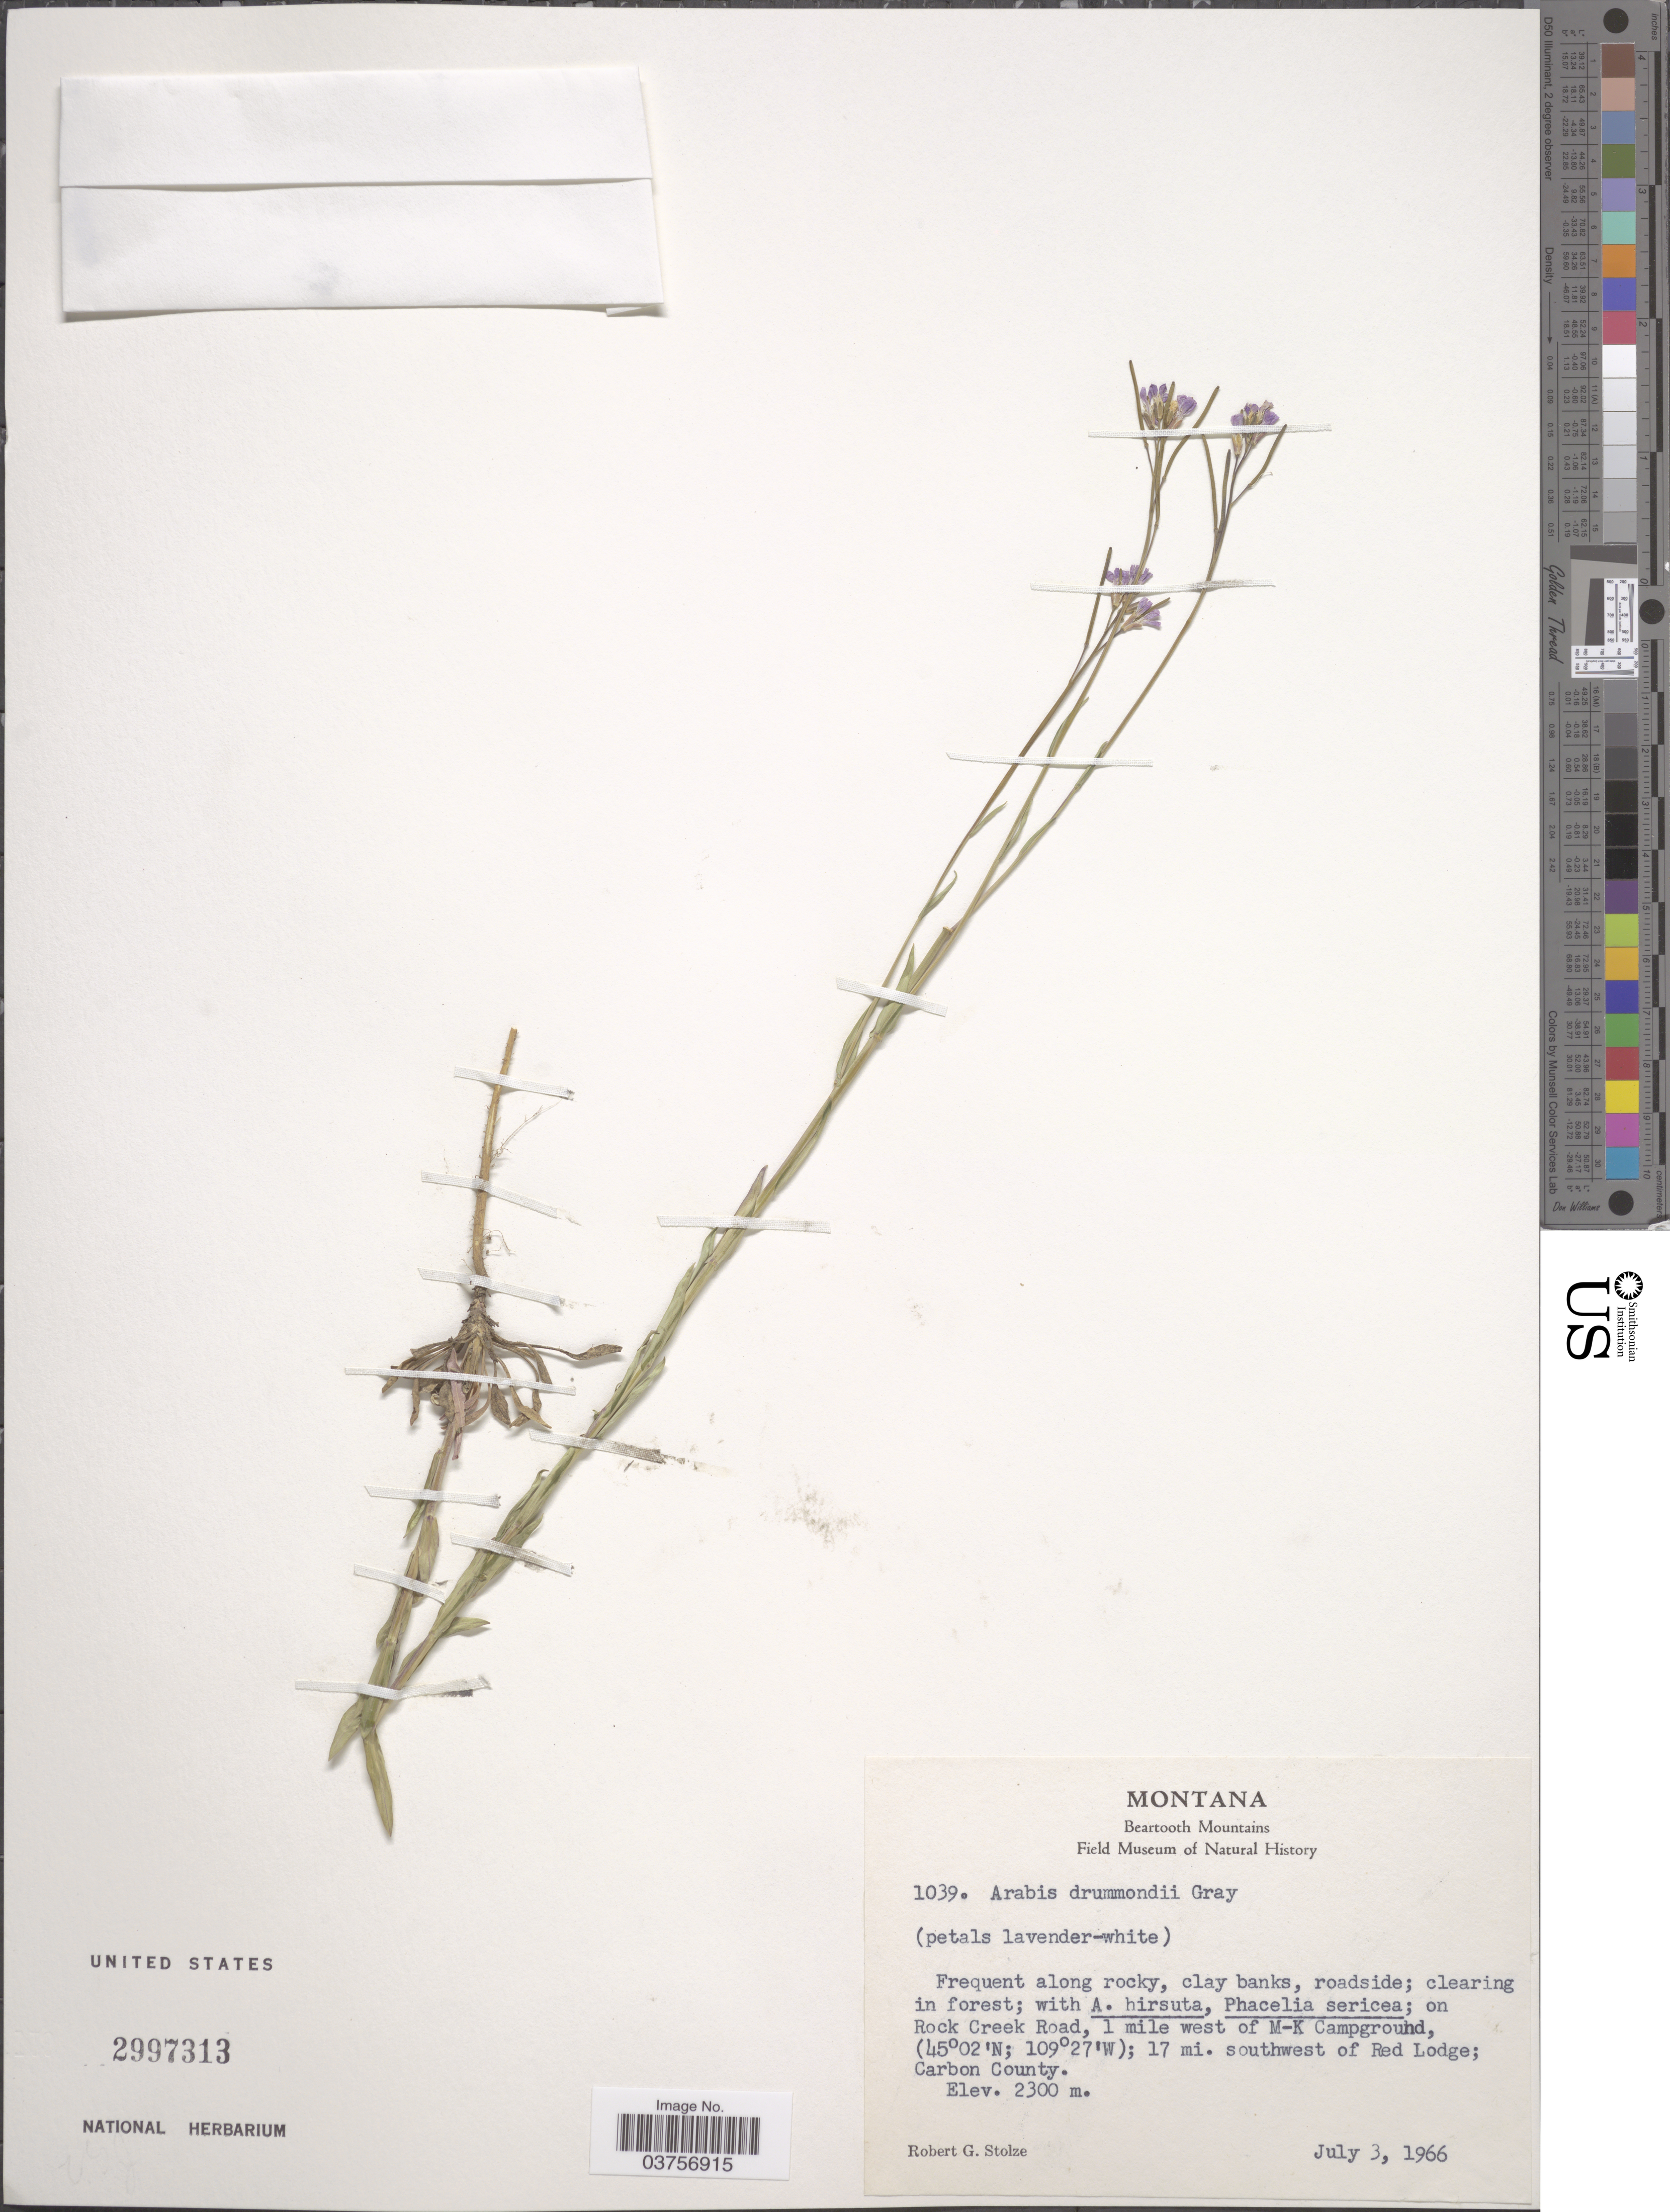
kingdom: Plantae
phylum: Tracheophyta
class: Magnoliopsida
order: Brassicales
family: Brassicaceae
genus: Arabis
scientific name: Arabis drummondii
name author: A. Gray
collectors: R. G. Stolze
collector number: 1039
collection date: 1966-07-03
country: United States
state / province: Montana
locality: Beartooth Mountains. On Rock Creek Road, 1 mile west of M-K Campground, 17 mi. southwest of Red Lodge; Carbon County.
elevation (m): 2300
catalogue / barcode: US 2997313